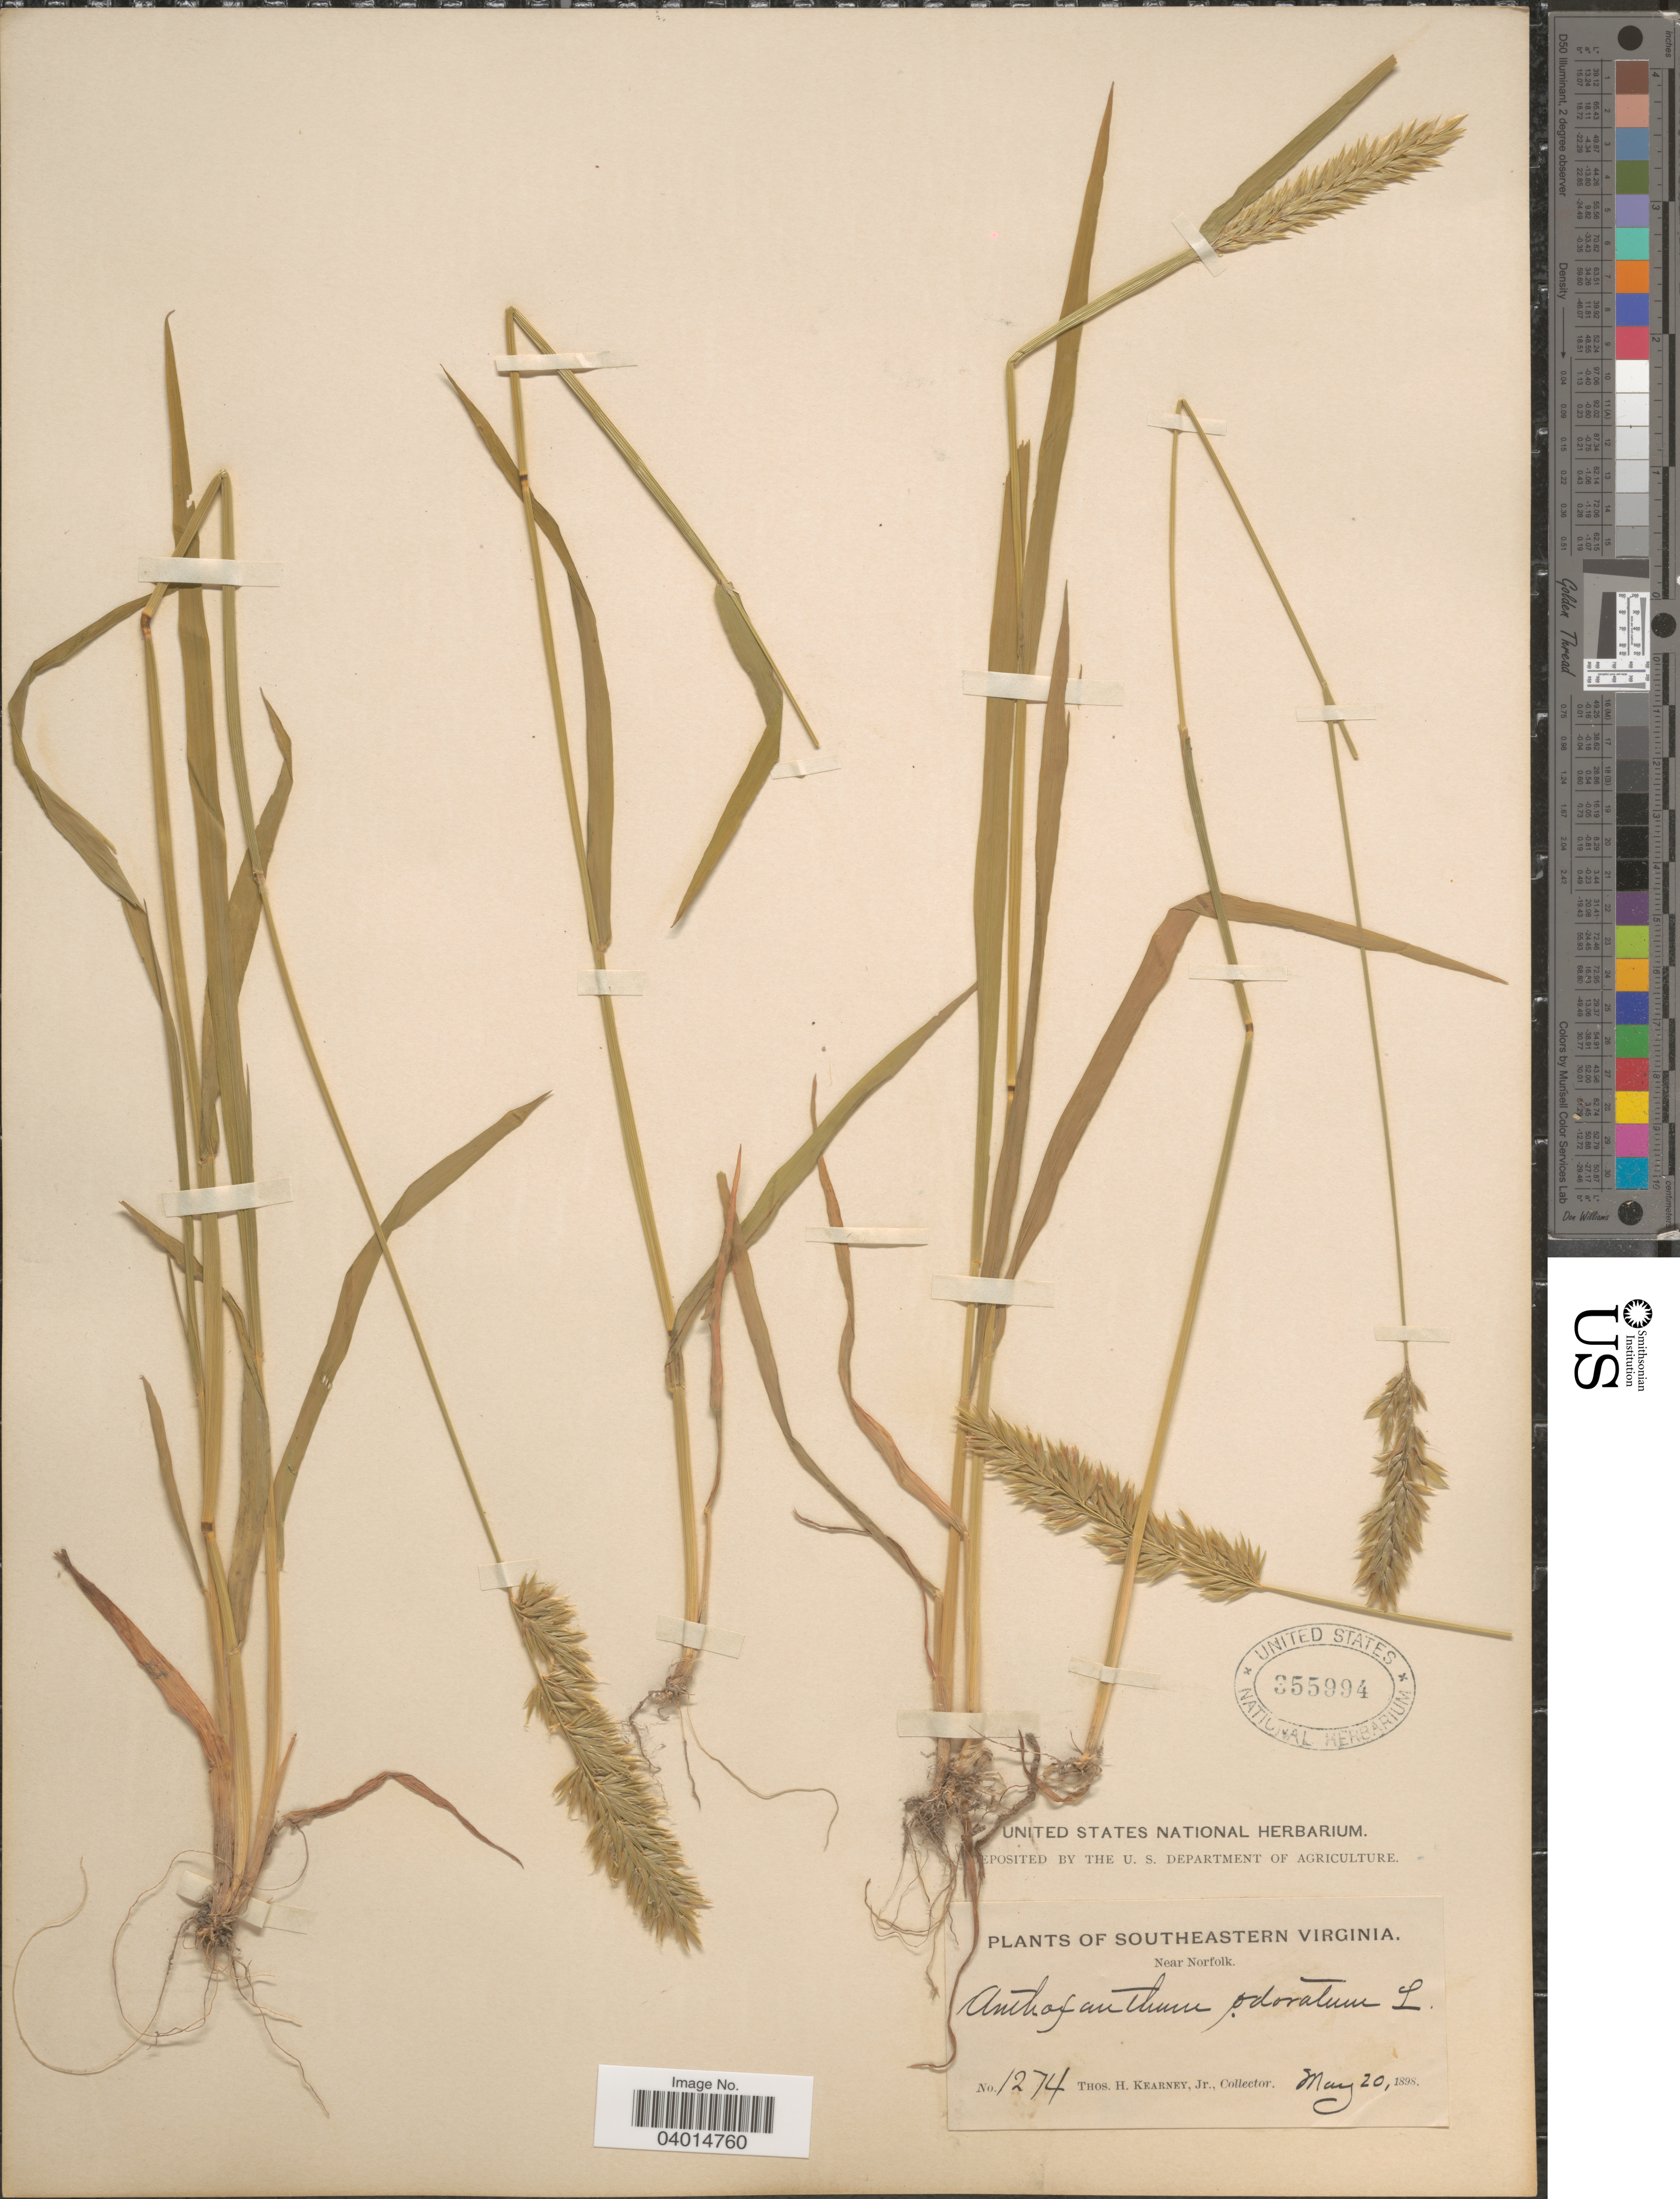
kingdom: Plantae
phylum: Tracheophyta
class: Liliopsida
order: Poales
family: Poaceae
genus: Anthoxanthum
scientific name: Anthoxanthum odoratum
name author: L.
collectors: T. H. Kearney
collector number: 1274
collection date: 1898-05-20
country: United States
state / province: Virginia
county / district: City of Norfolk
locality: Southeastern Virginia. Near Norfolk.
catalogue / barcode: US 355994